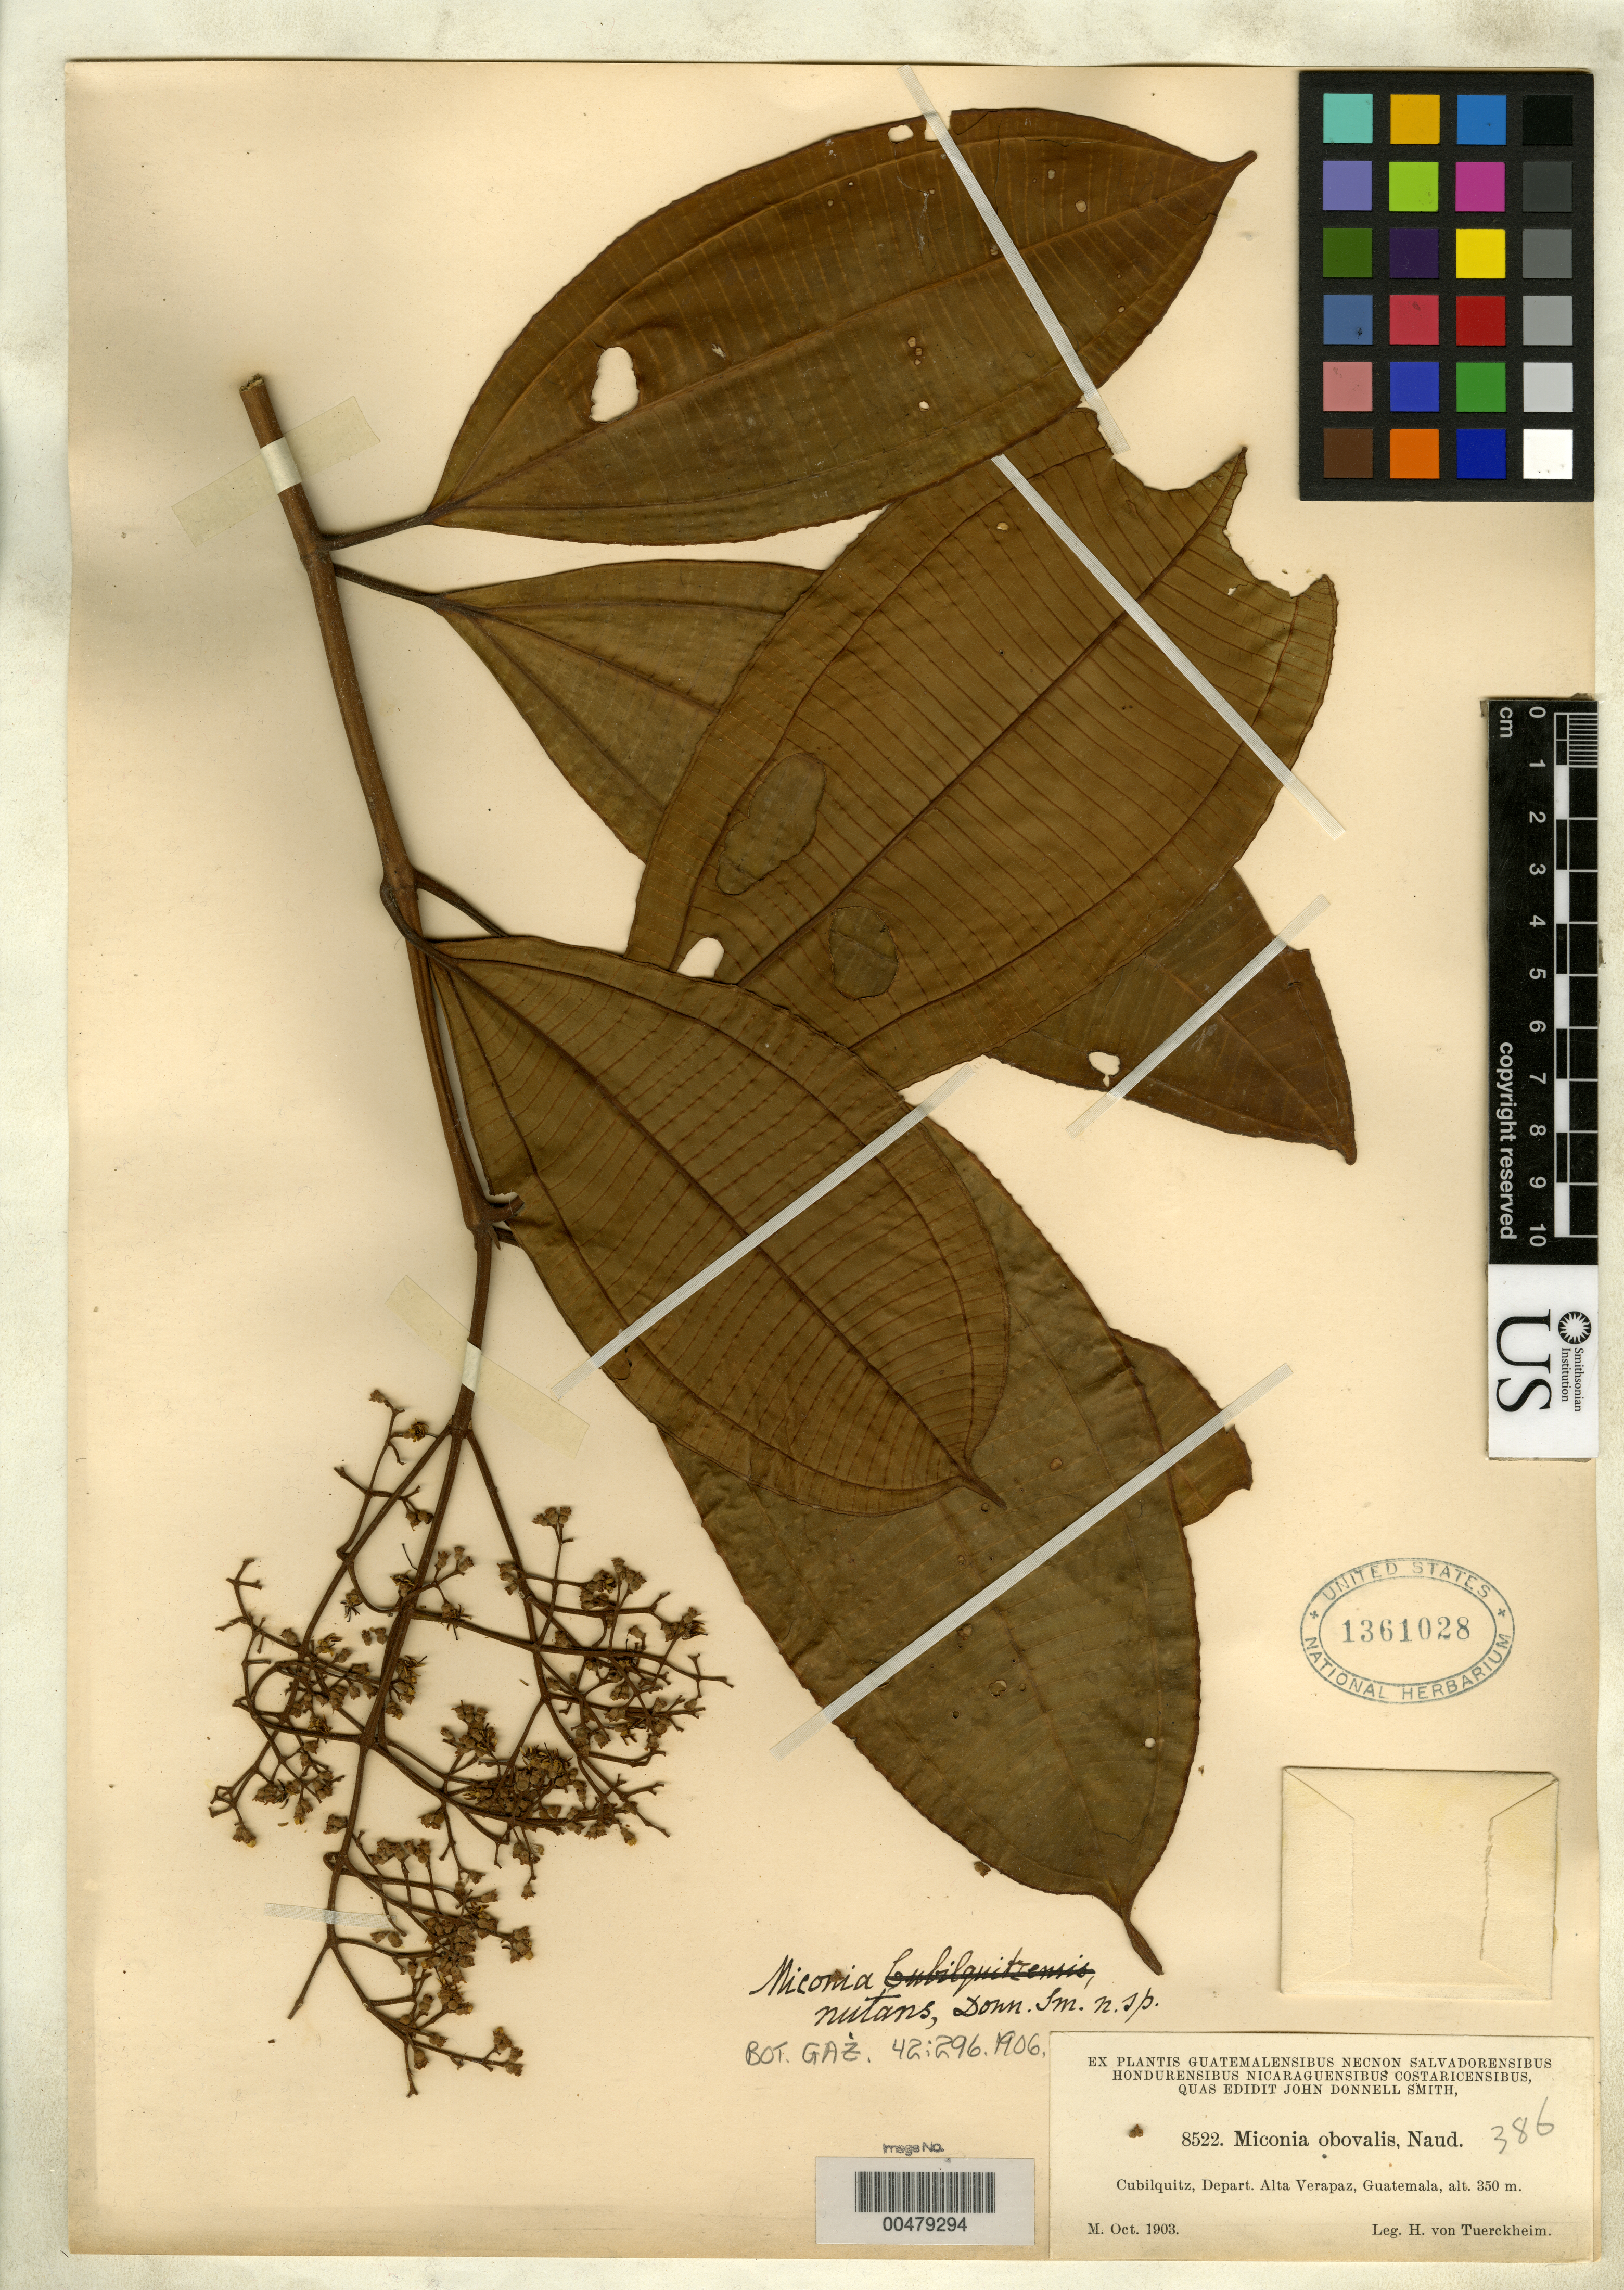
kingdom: Plantae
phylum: Tracheophyta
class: Magnoliopsida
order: Myrtales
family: Melastomataceae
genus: Miconia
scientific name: Miconia nutans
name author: Donn. Sm.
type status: Syntype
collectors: H. von Türckheim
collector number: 8522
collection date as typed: Oct 1903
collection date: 1903-10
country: Guatemala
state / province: Alta Verapaz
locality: Cubilquitz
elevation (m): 350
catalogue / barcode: US 1361028